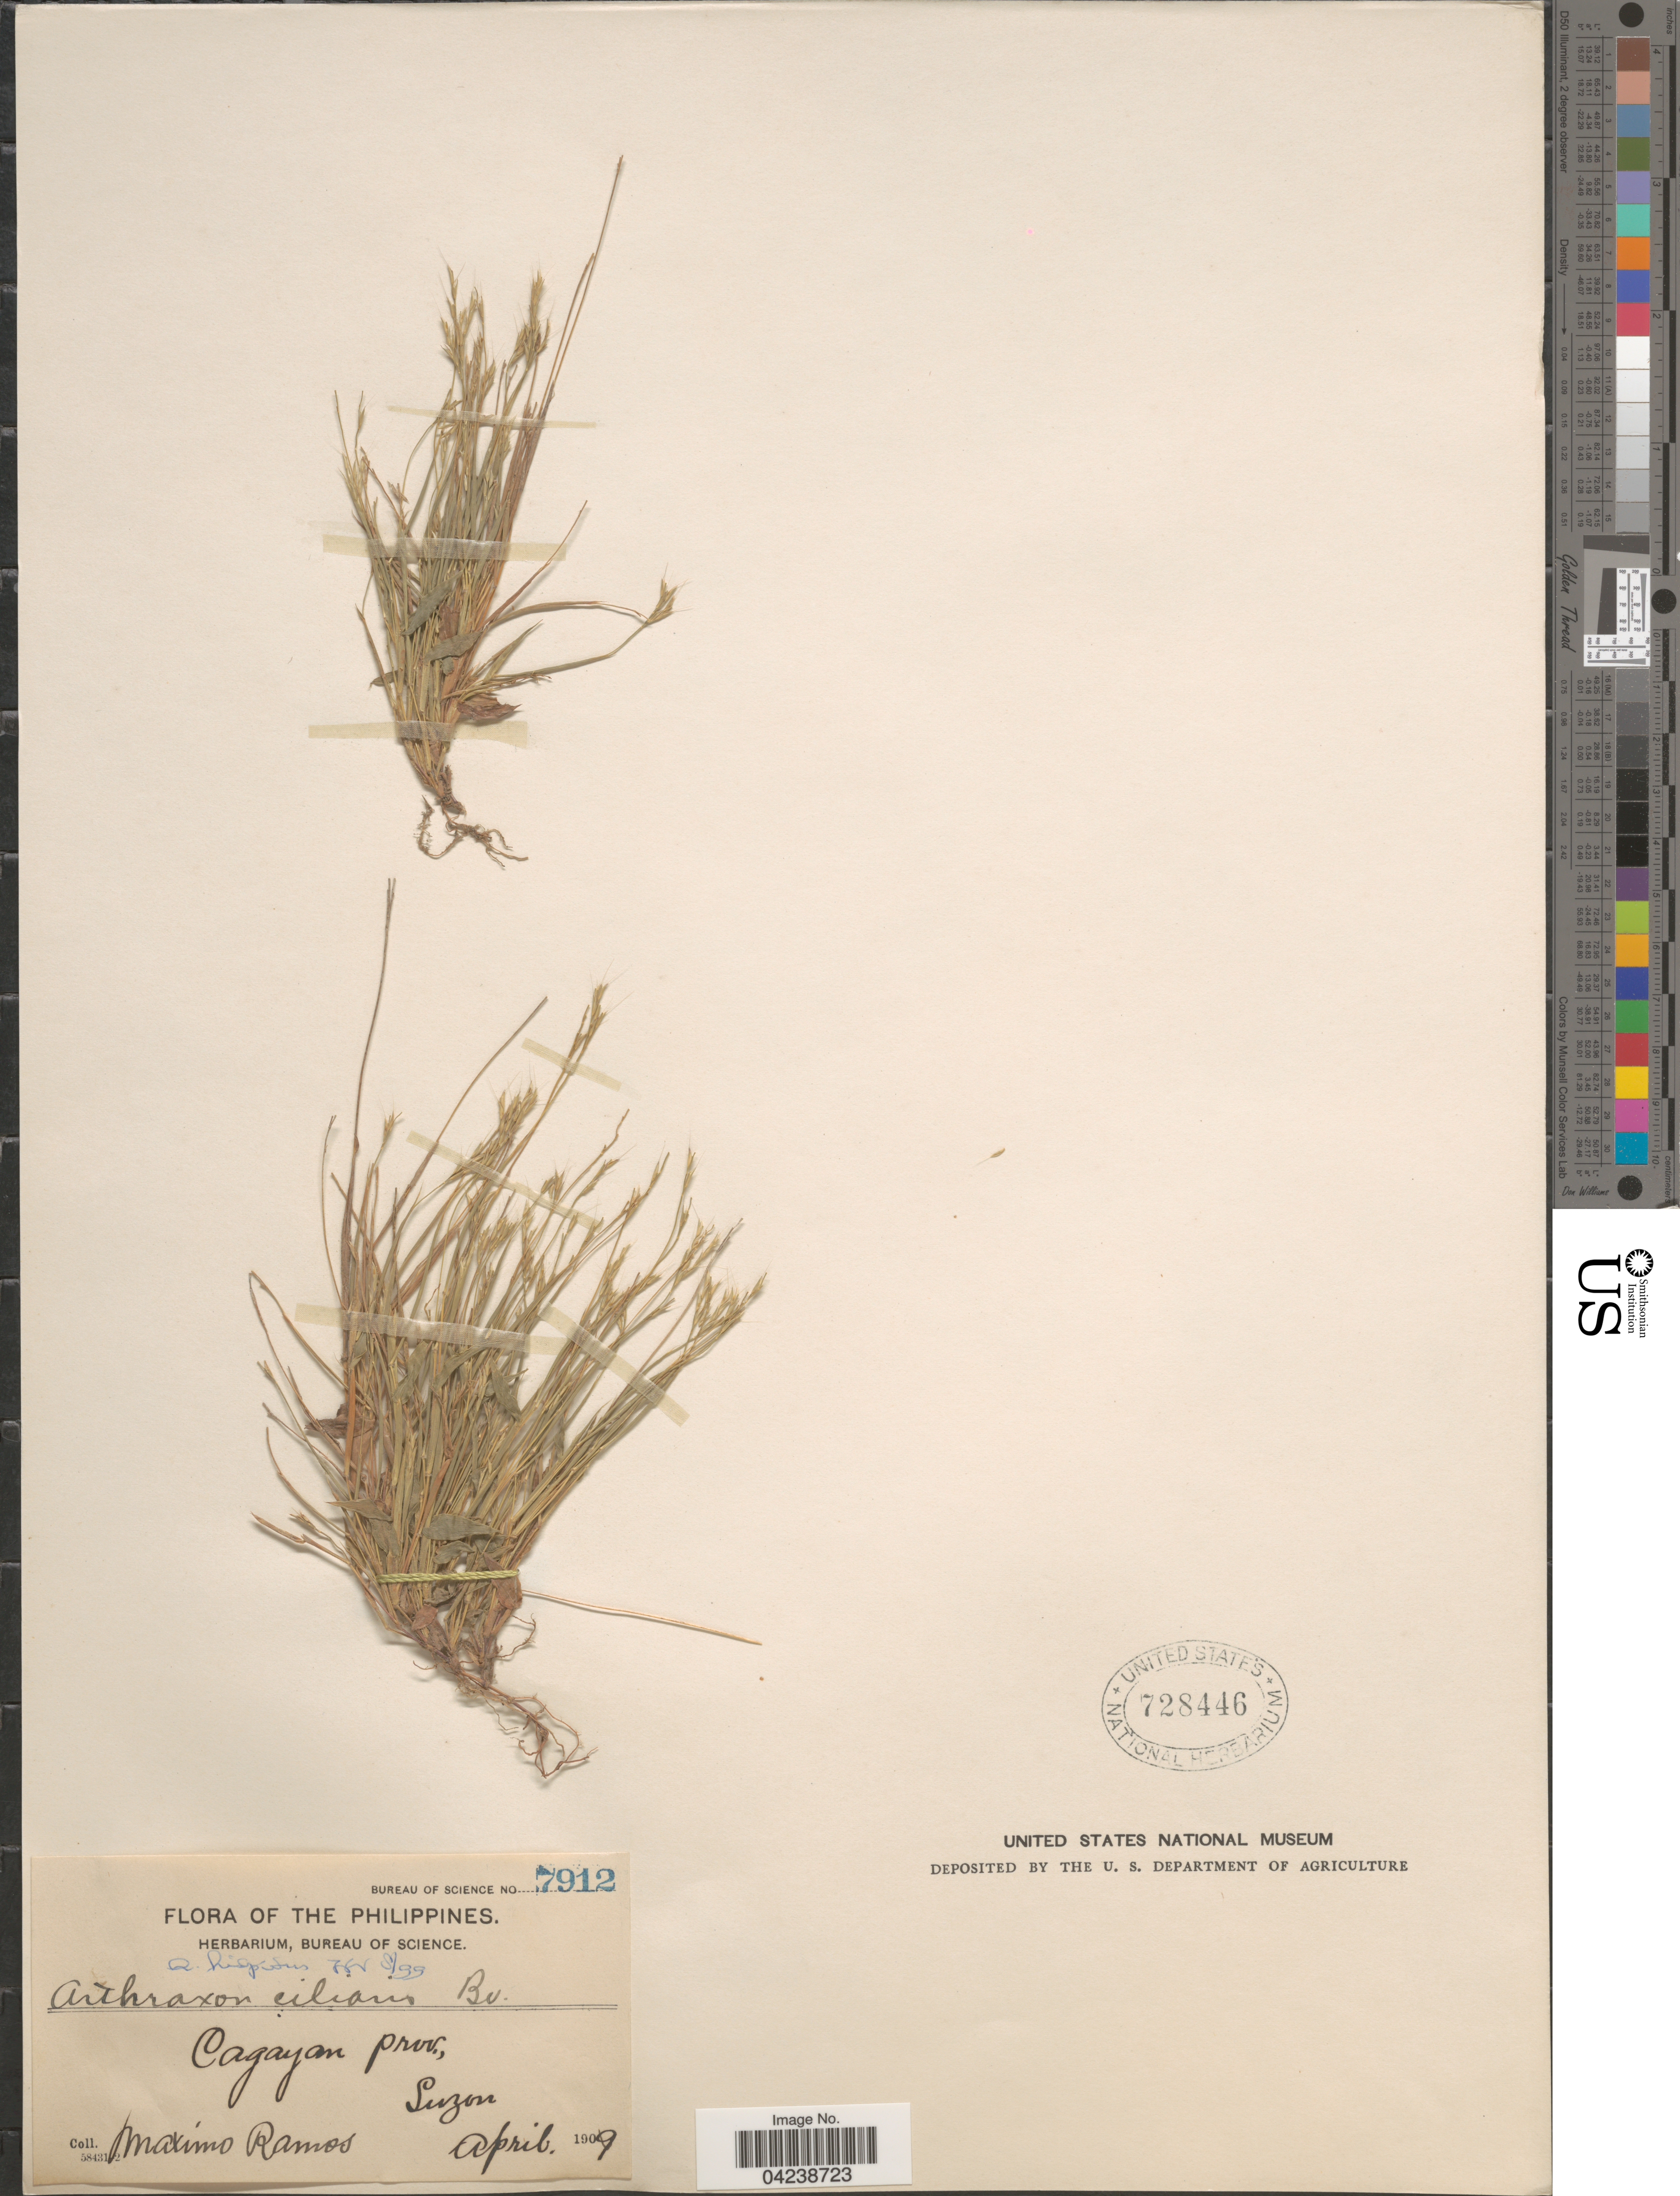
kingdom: Plantae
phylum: Tracheophyta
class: Liliopsida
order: Poales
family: Poaceae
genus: Arthraxon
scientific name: Arthraxon hispidus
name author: (Thunb.) Makino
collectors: M. Ramos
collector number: Bureau Of Science 7912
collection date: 1909-04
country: Philippines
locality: Cagayan Prov., Luzon.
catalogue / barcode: US 728446